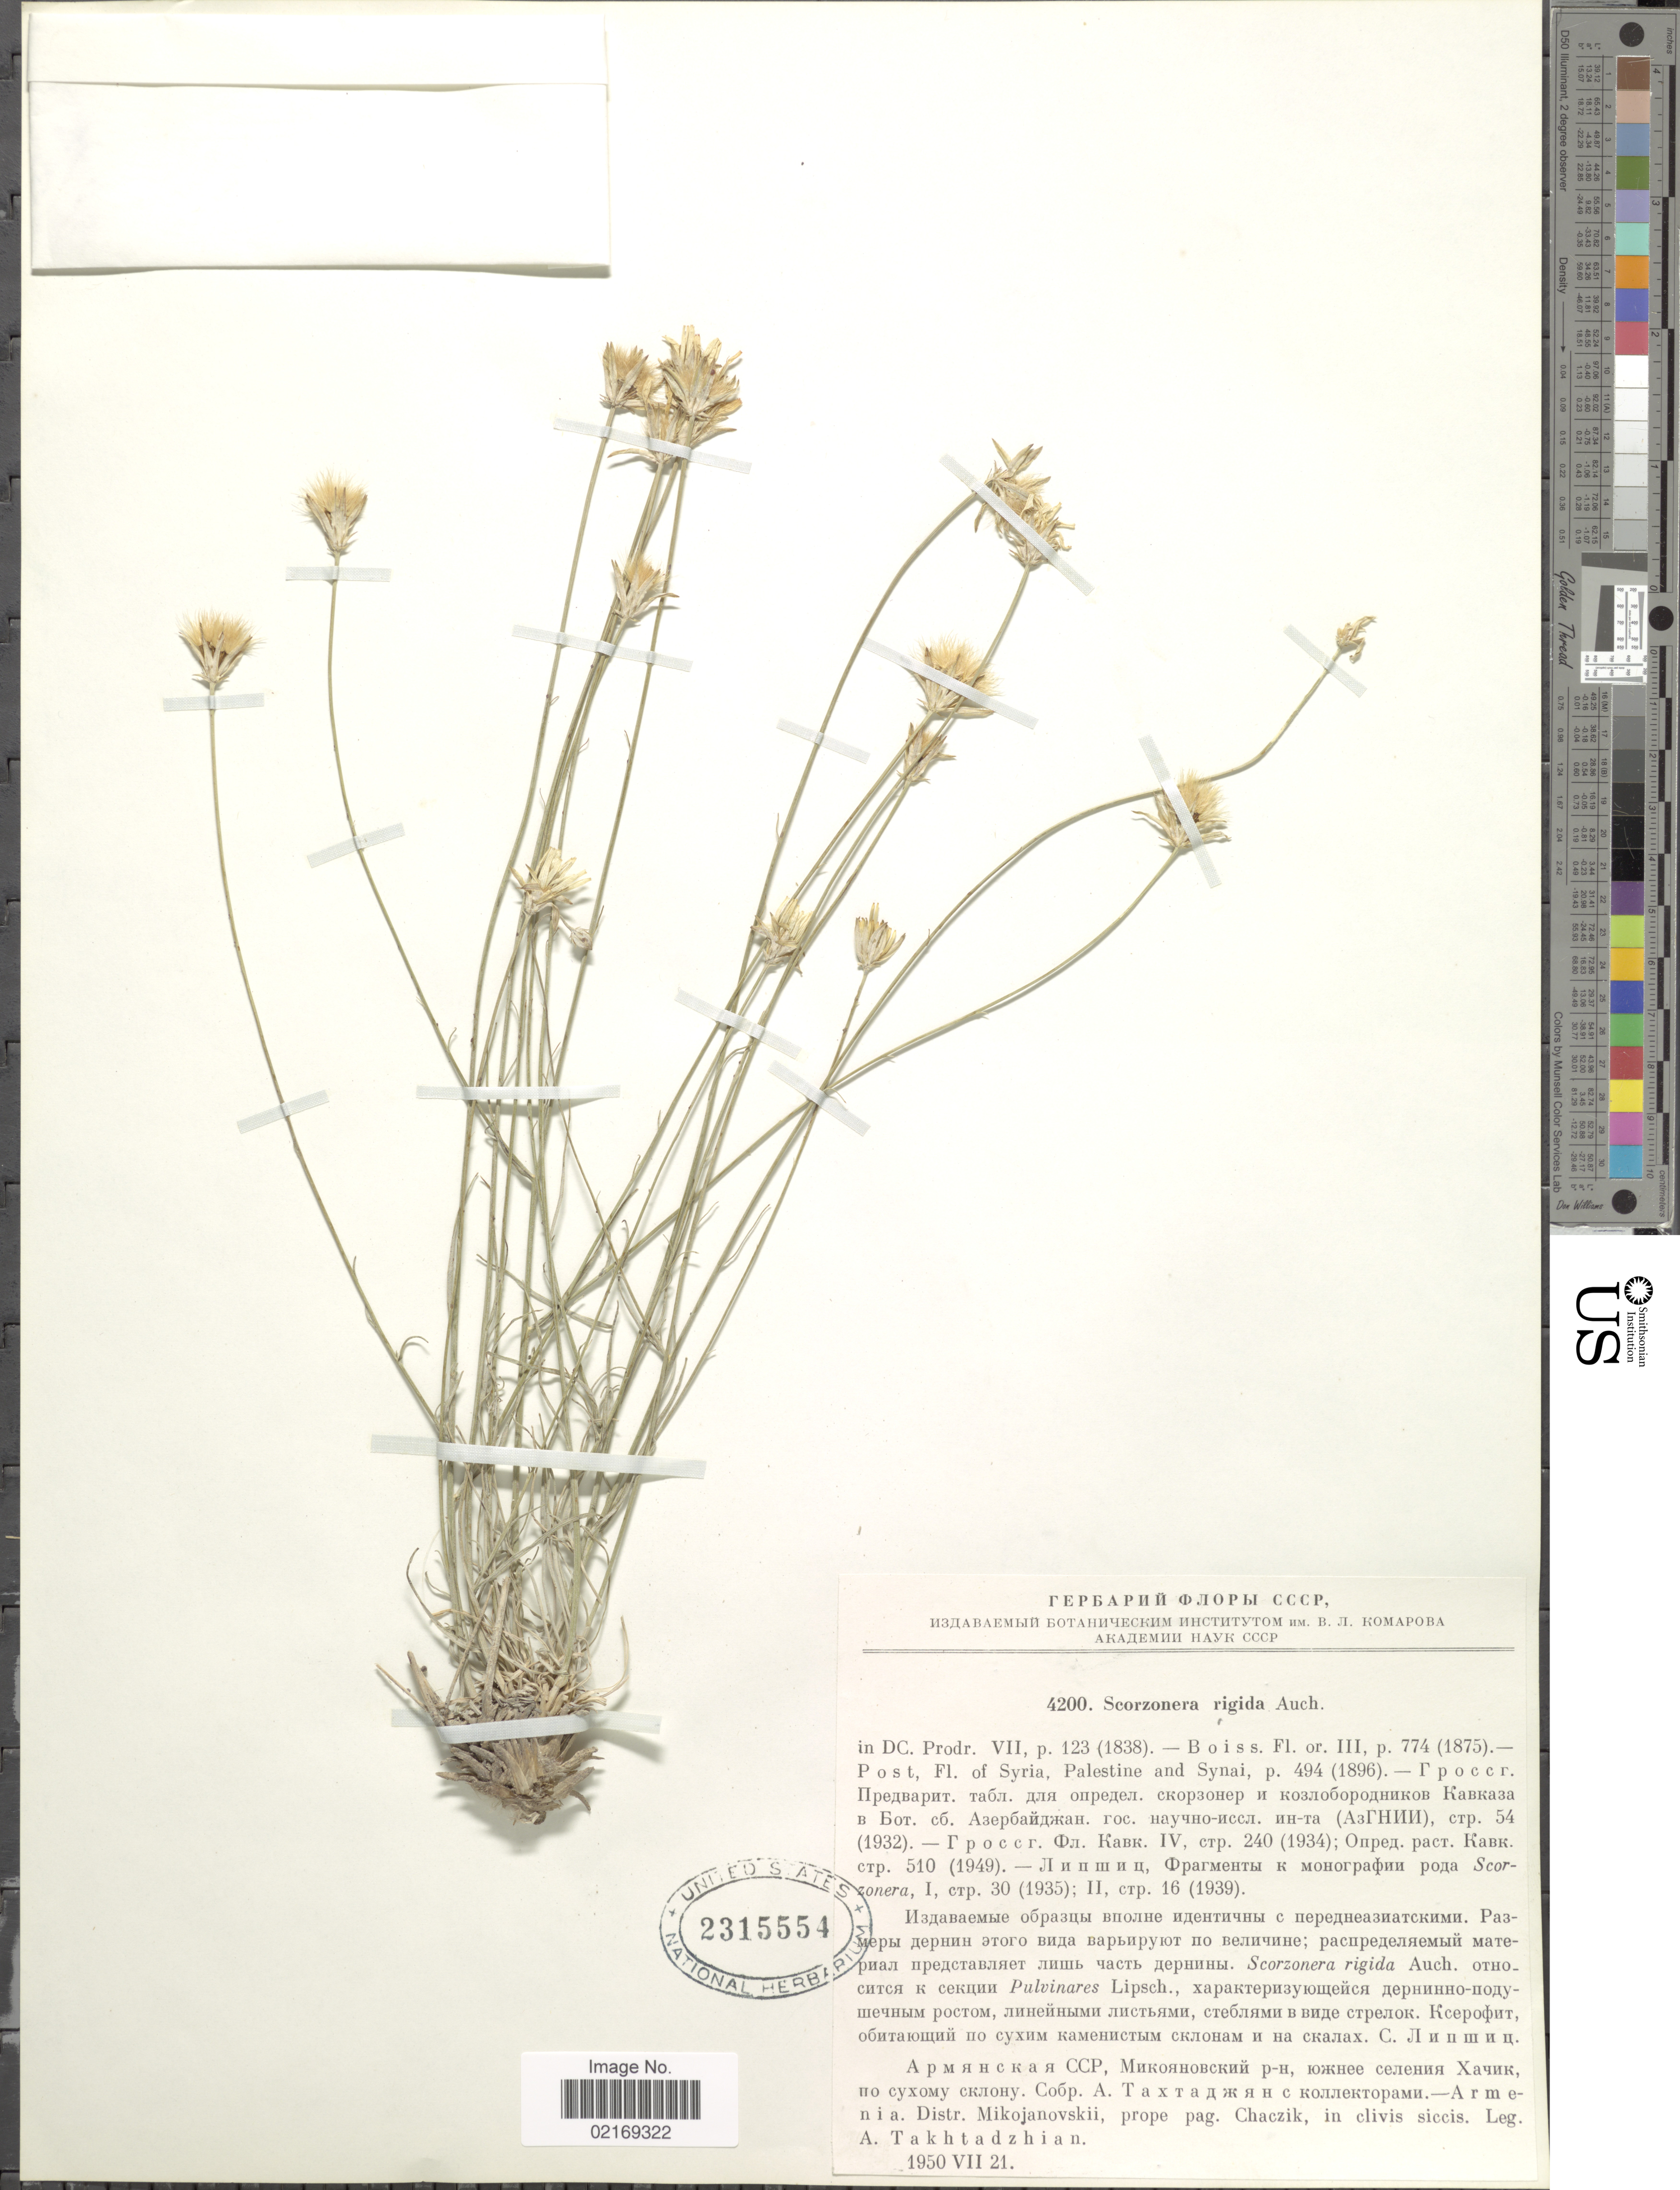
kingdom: Plantae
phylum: Tracheophyta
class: Magnoliopsida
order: Asterales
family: Asteraceae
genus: Scorzonera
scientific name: Scorzonera rigida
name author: Aucher ex DC.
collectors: A. L. Takhtajan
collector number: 4200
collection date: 1950-07-21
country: Armenia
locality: Distr. Mikojanovskii, prope pag. Chaczik, in clivis siccis.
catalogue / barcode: US 2315554